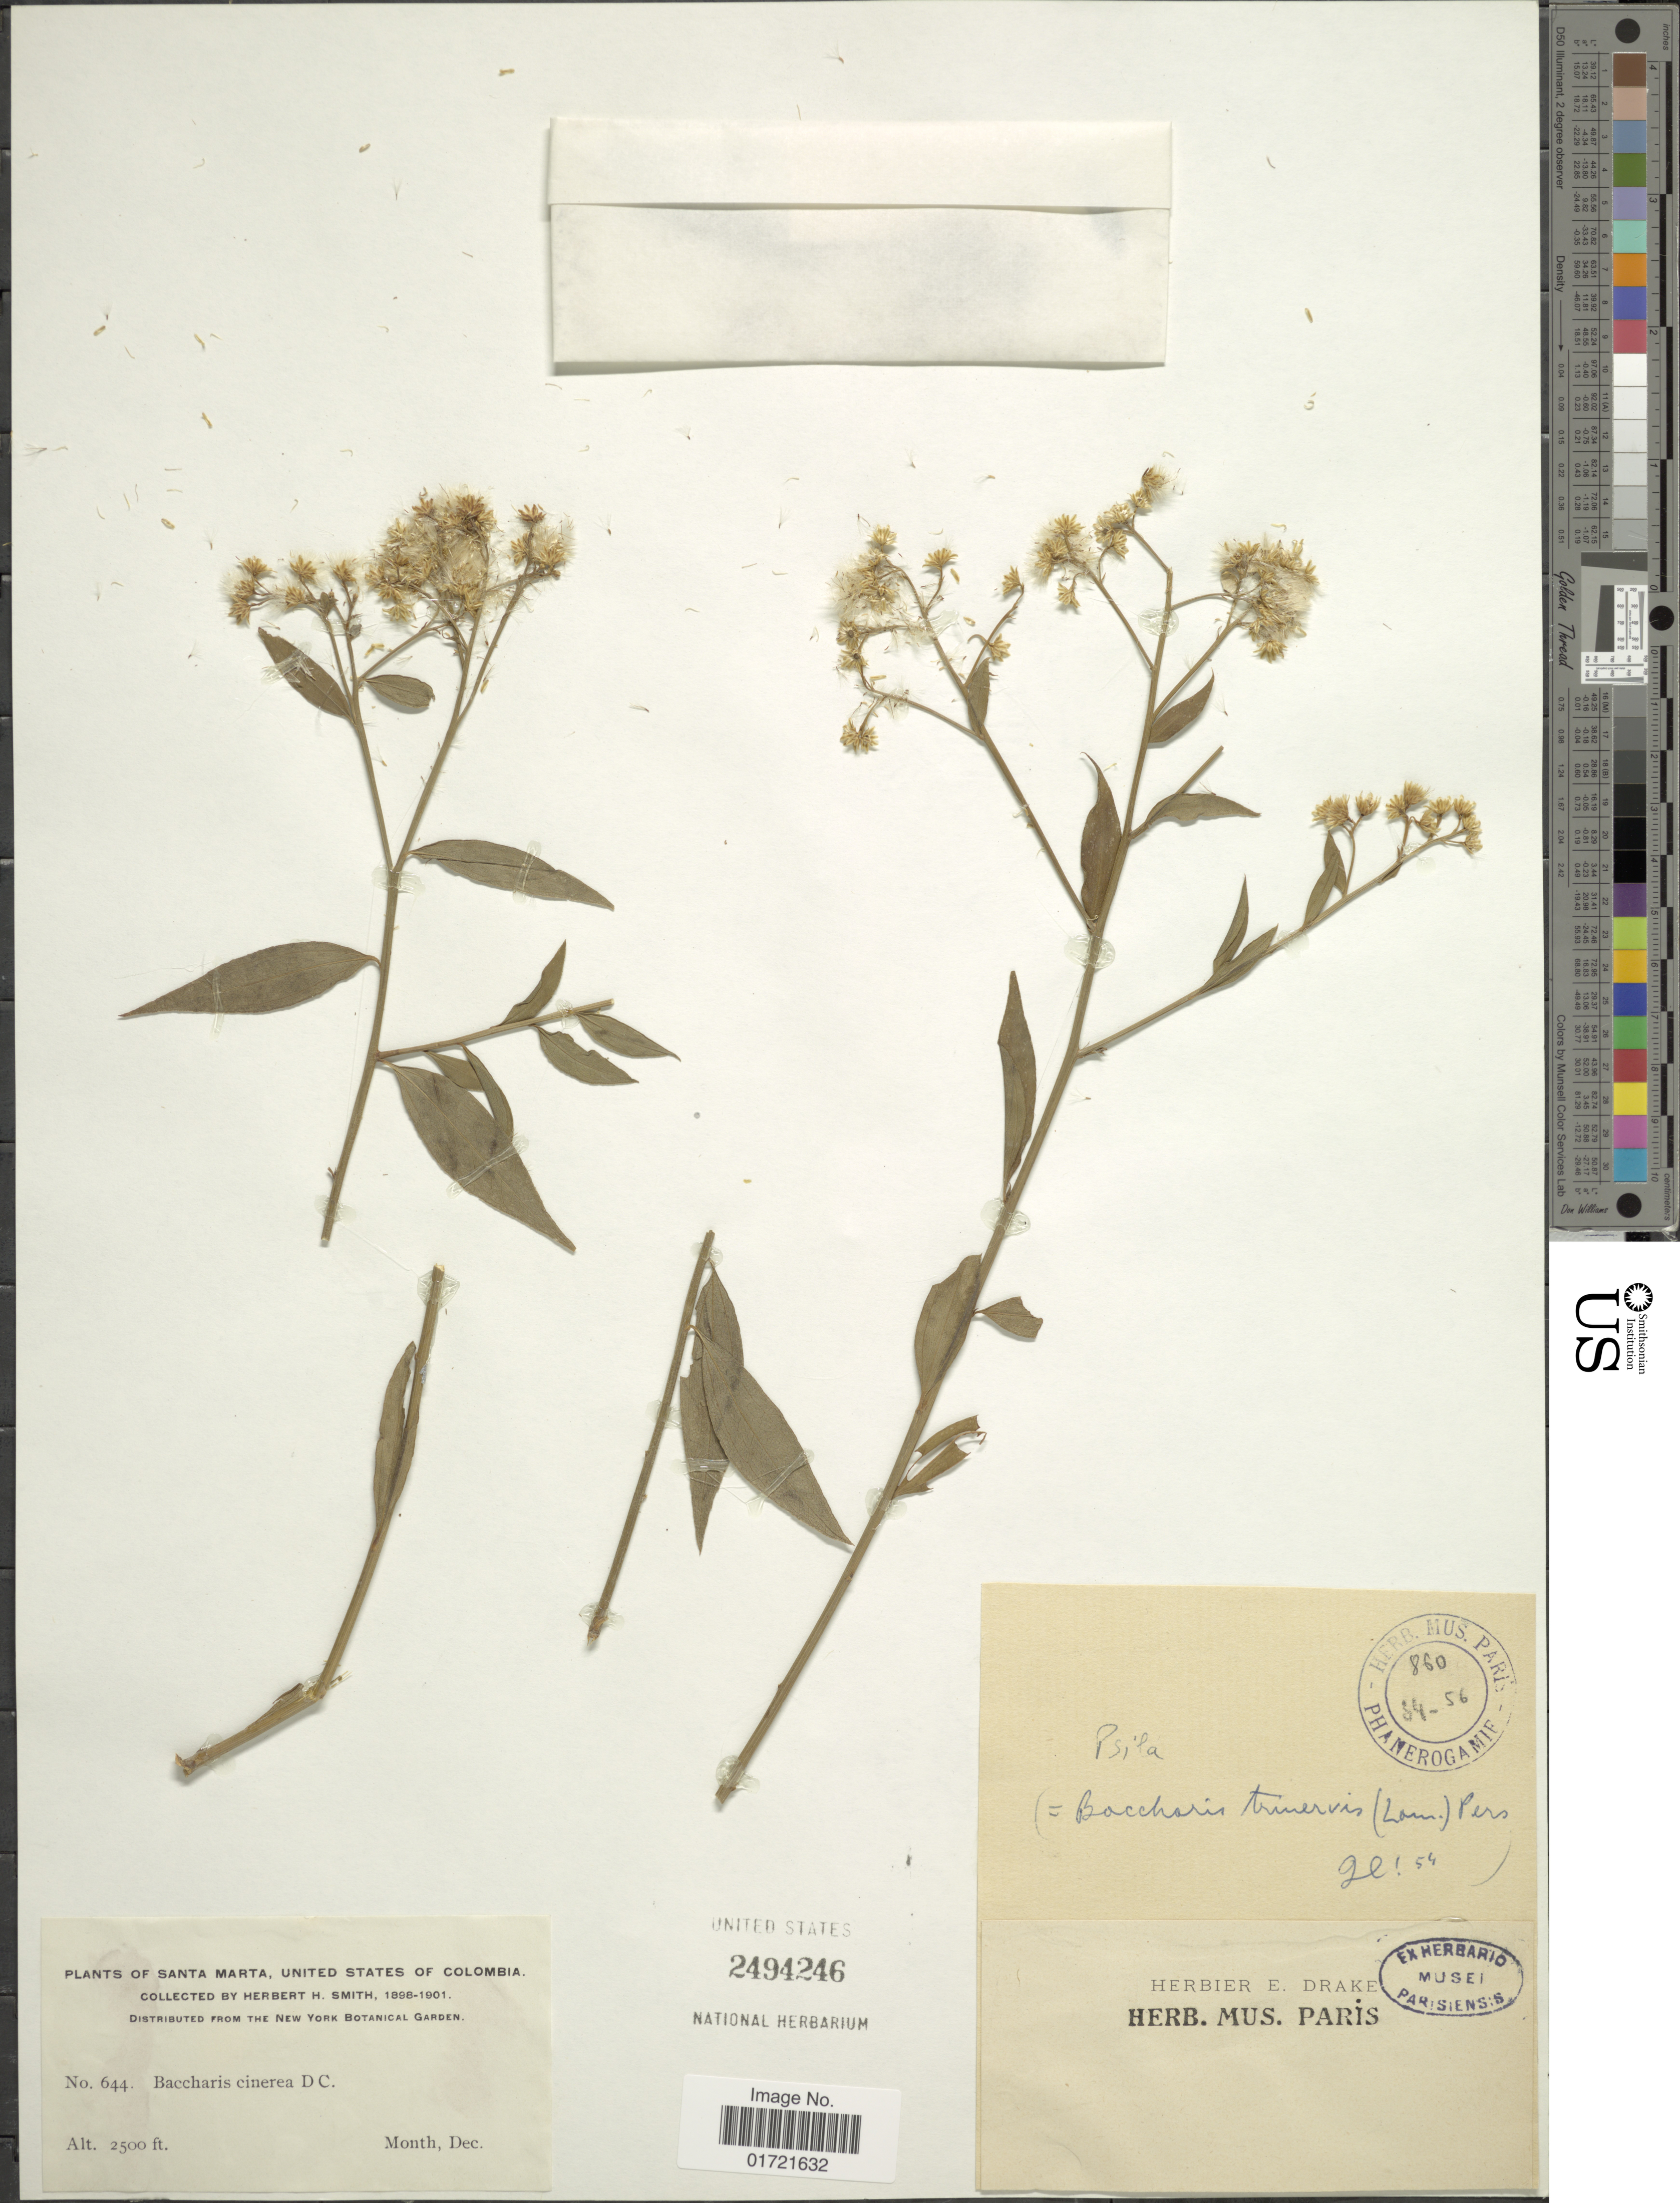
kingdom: Plantae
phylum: Tracheophyta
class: Magnoliopsida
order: Asterales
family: Asteraceae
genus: Baccharis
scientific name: Baccharis trinervis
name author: (Lam.) Pers.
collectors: Herbert H. Smith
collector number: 644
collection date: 1898-12/1901-12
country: Colombia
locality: Santa Marta, United States of Colombia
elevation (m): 762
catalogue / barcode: US 2494246